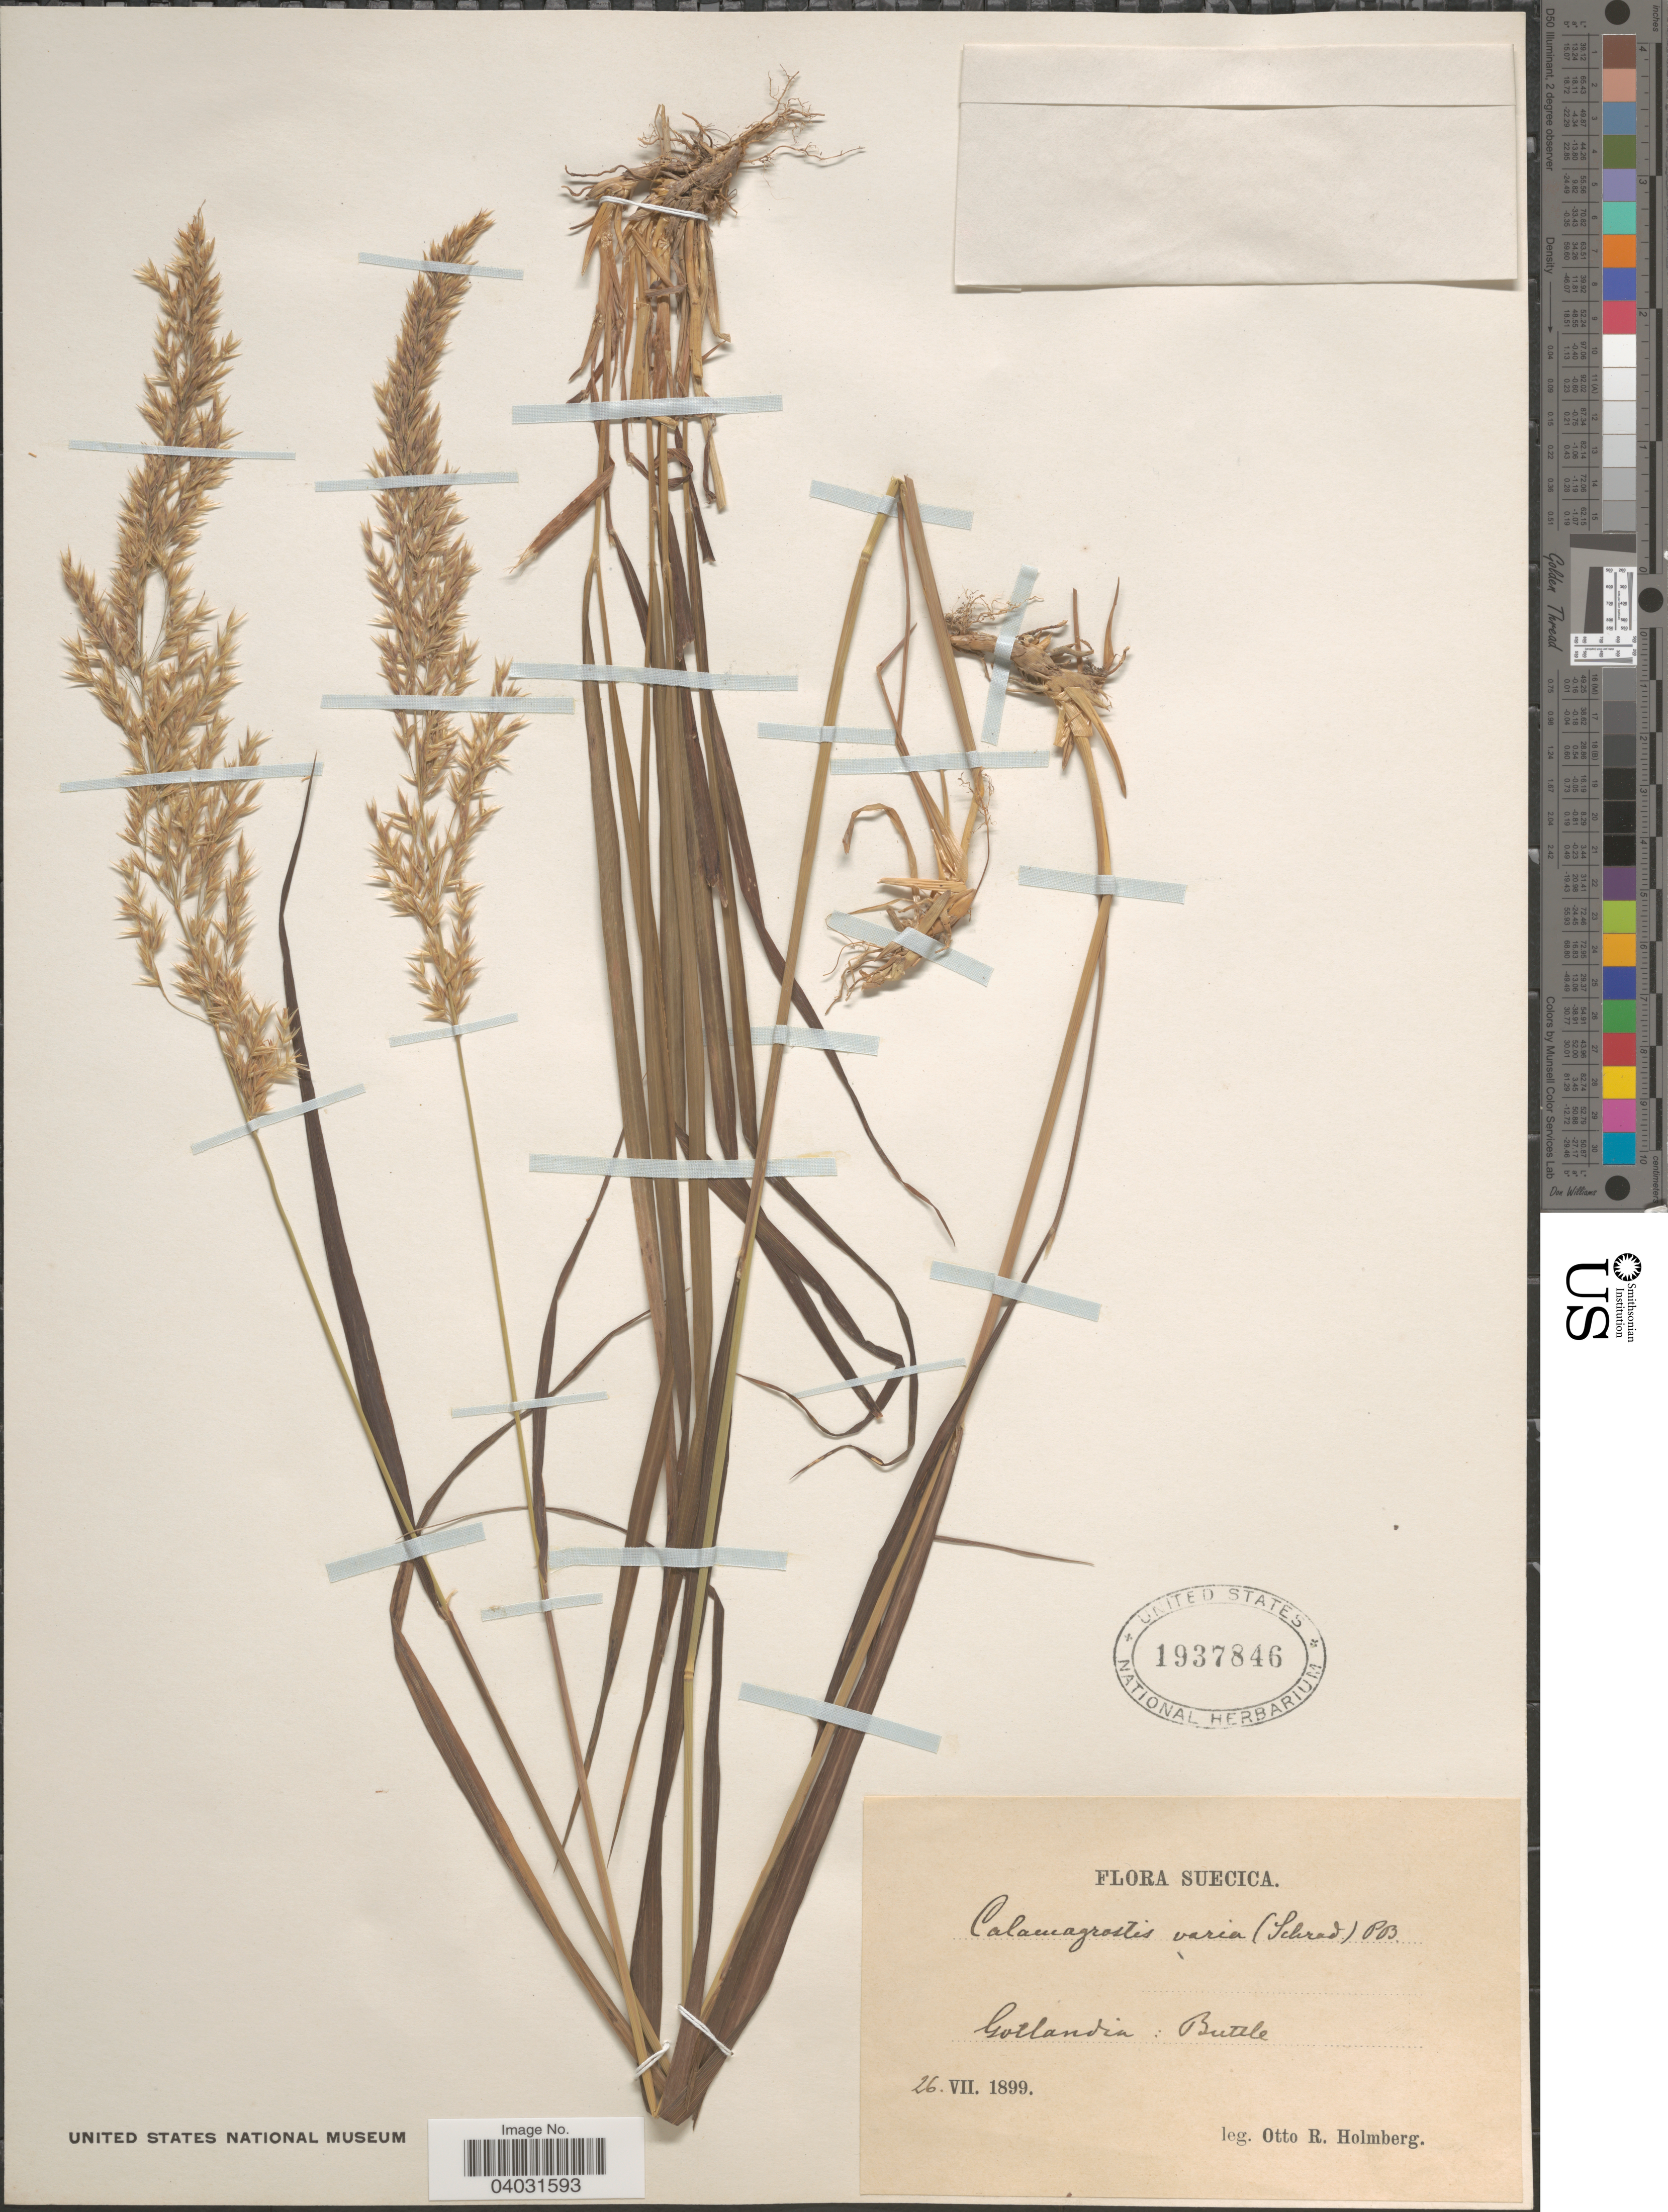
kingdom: Plantae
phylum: Tracheophyta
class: Liliopsida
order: Poales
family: Poaceae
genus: Calamagrostis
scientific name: Calamagrostis varia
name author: Host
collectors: O. Holmberg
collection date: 1899-07-26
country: Sweden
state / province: Gotland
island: Gotland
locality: Suecica. Gotlandia: Buttle.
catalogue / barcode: US 1937346